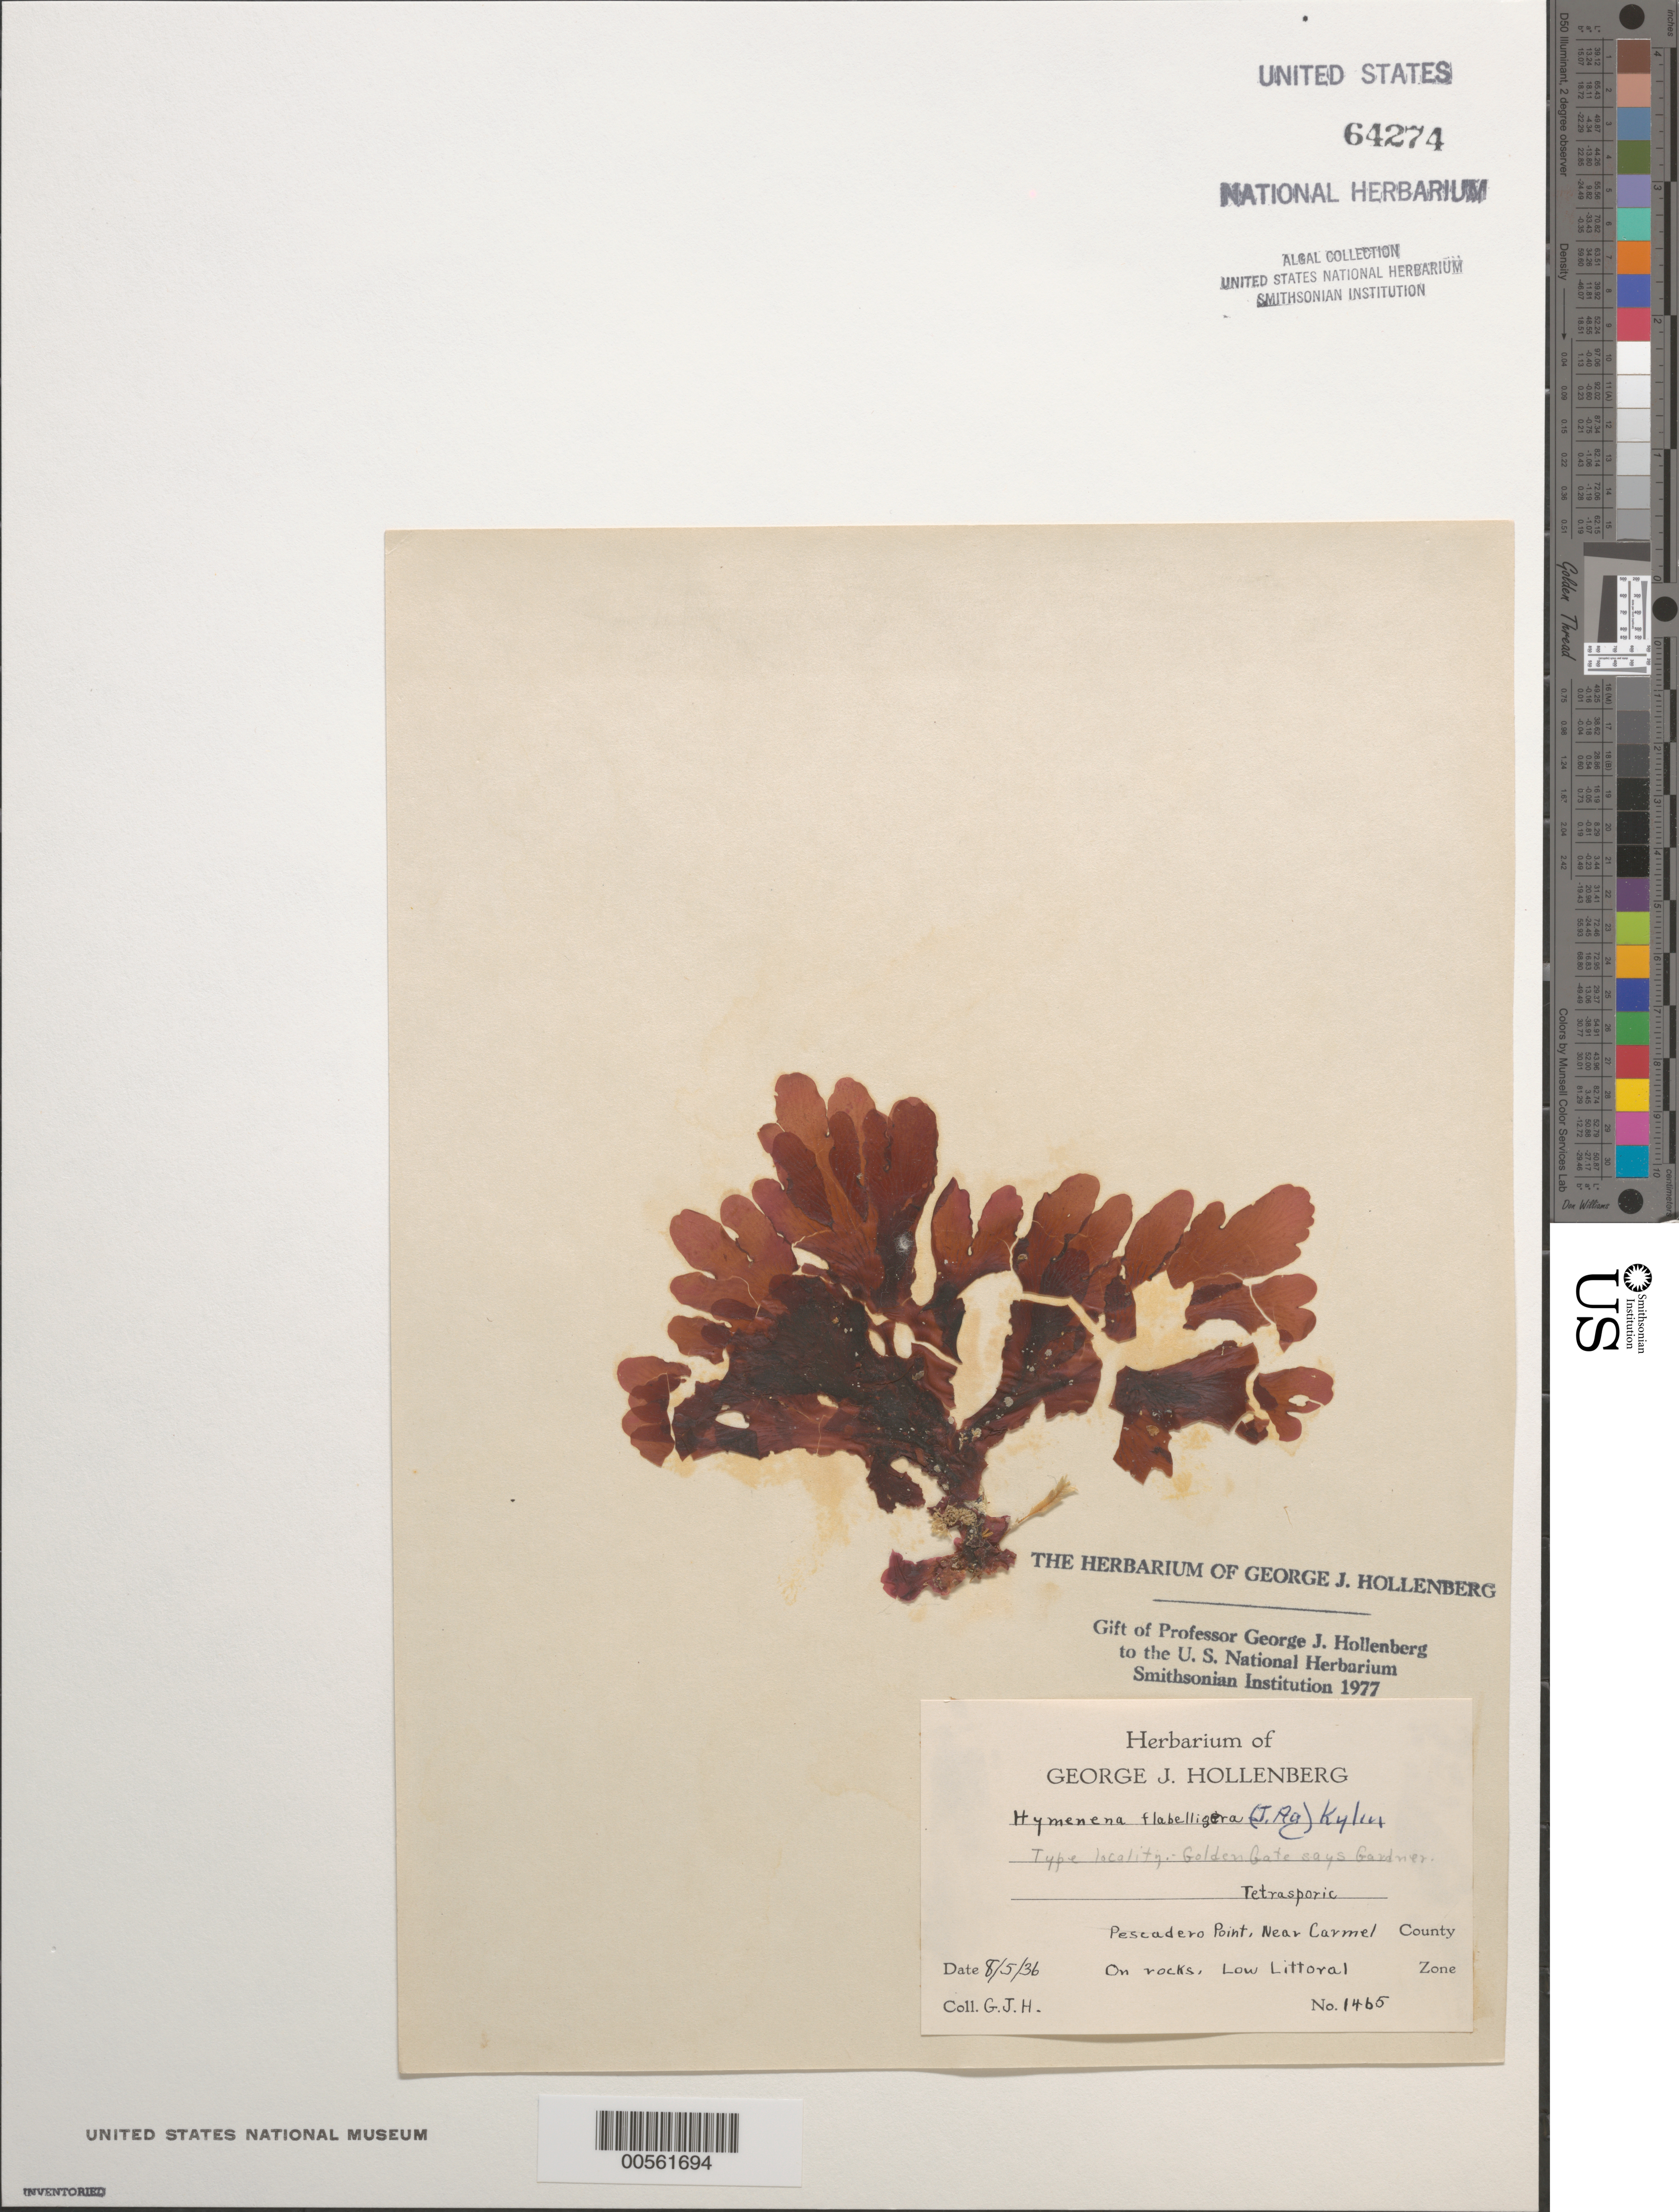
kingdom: Plantae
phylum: Rhodophyta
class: Florideophyceae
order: Ceramiales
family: Delesseriaceae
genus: Hymenena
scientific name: Hymenena flabelligera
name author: (J. Agardh) Kylin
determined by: Hollenberg, George J.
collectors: G. Hollenberg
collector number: GJH 1465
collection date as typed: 05 Aug 1936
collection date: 1936-08-05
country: United States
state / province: California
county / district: Monterey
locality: Pescadero Point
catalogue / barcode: US 64274